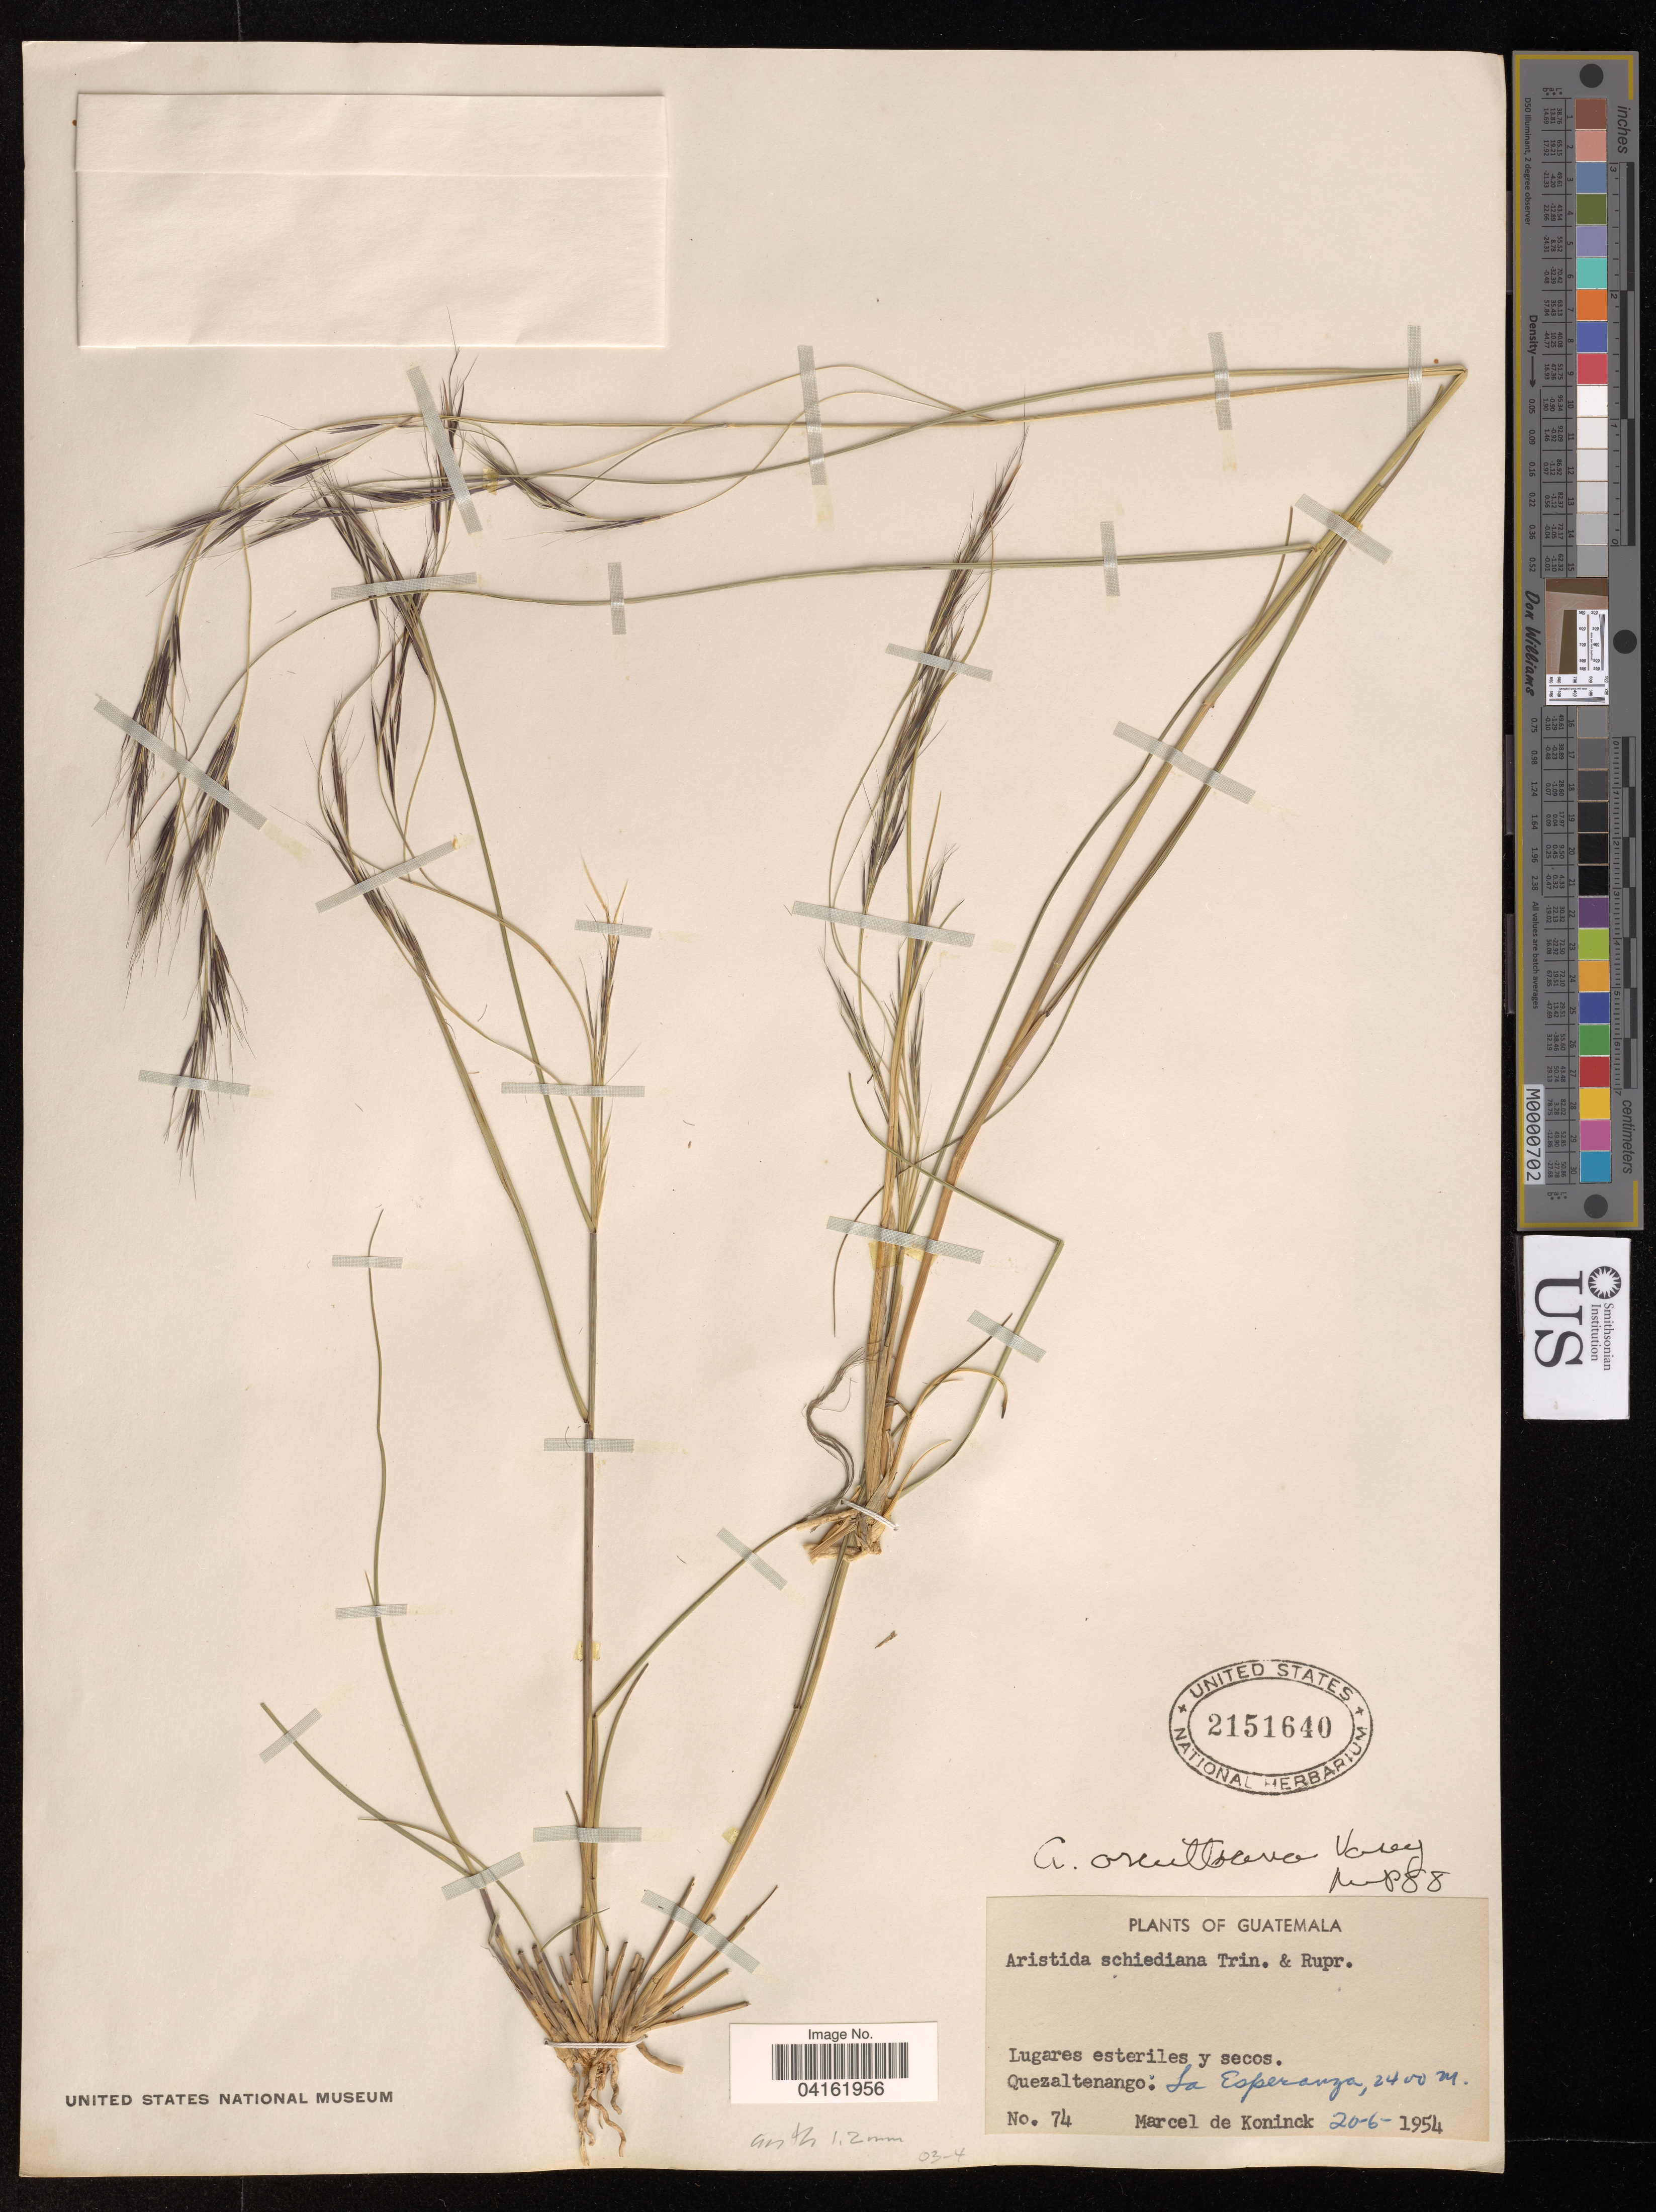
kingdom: Plantae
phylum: Tracheophyta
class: Liliopsida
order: Poales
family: Poaceae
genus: Aristida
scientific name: Aristida orcuttiana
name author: Vasey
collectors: M. Koninck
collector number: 74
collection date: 1954-06-20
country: Guatemala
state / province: Quezaltenango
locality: La Esperanza.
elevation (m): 2400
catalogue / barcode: US 2151640